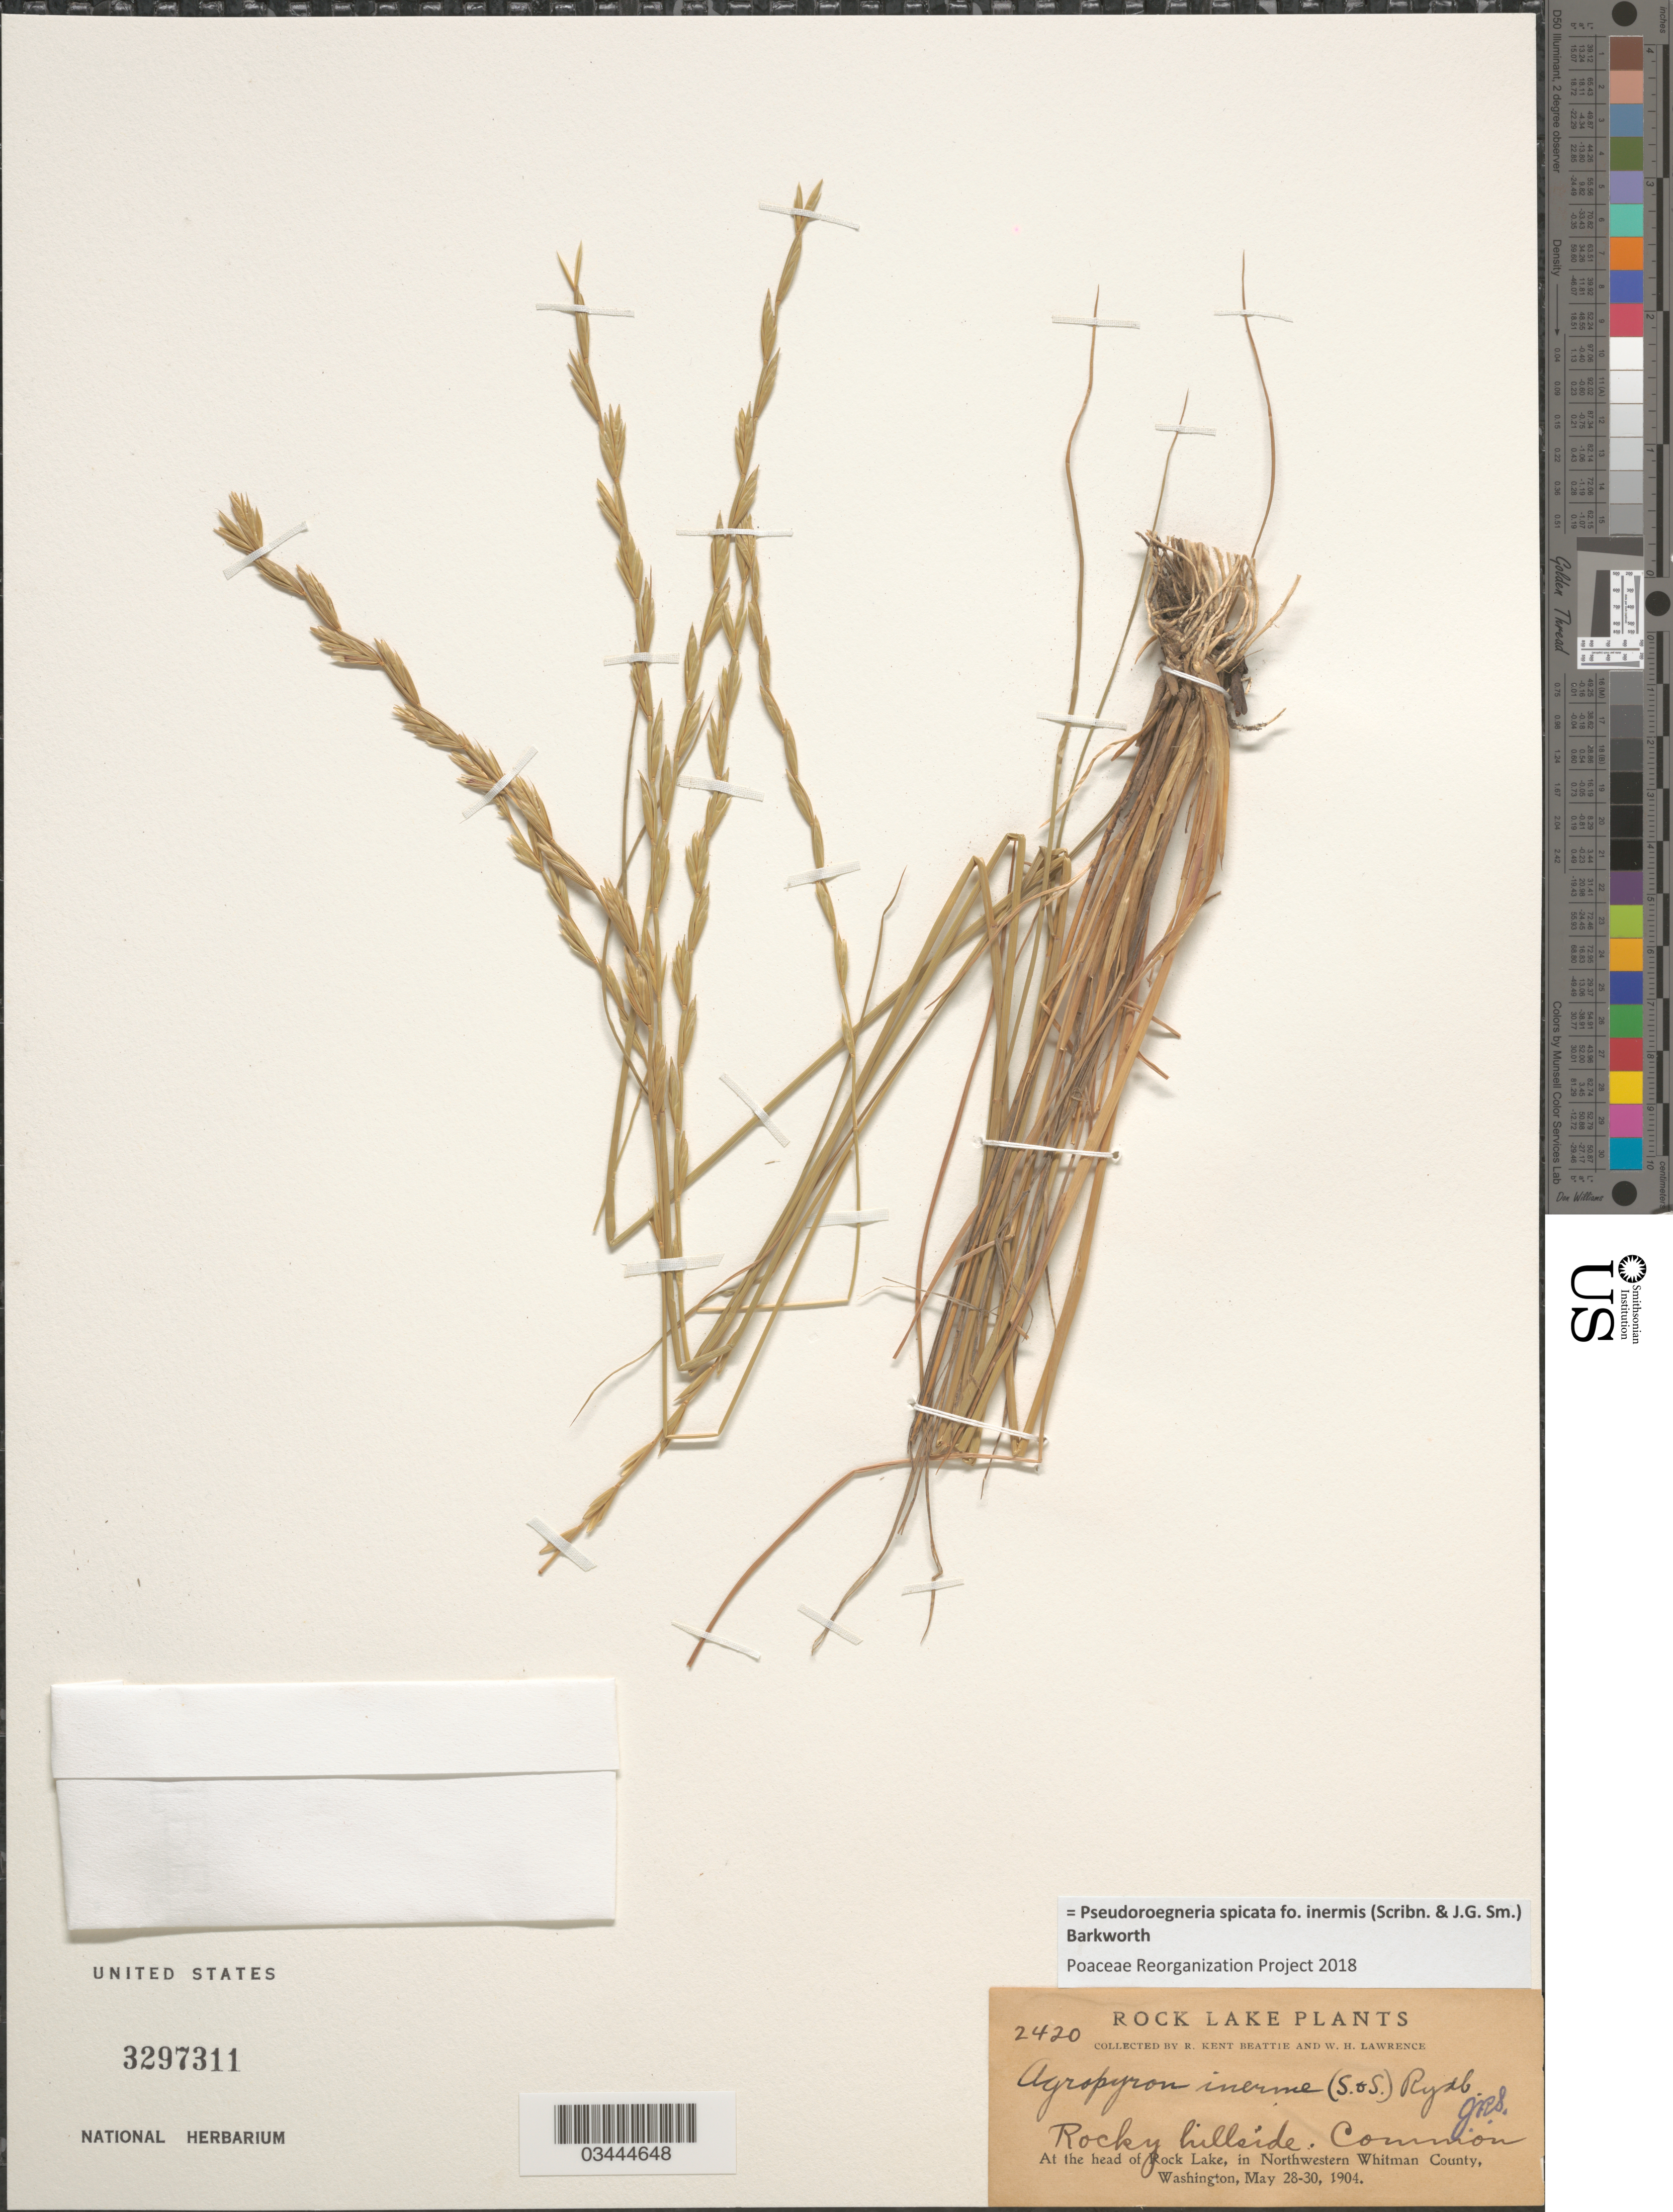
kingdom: Plantae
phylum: Tracheophyta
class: Liliopsida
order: Poales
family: Poaceae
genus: Pseudoroegneria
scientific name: Pseudoroegneria spicata f. inermis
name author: (Scribn. & J.G. Sm.) Barkworth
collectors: R. K. Beattie & W. Lawrence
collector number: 2420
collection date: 1904-05-28/1904-05-30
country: United States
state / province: Washington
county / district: Whitman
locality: Rock Lake. Rocky hillside. At the head of Rock Lake, in Northwestern Whitman County.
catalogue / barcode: US 3297311